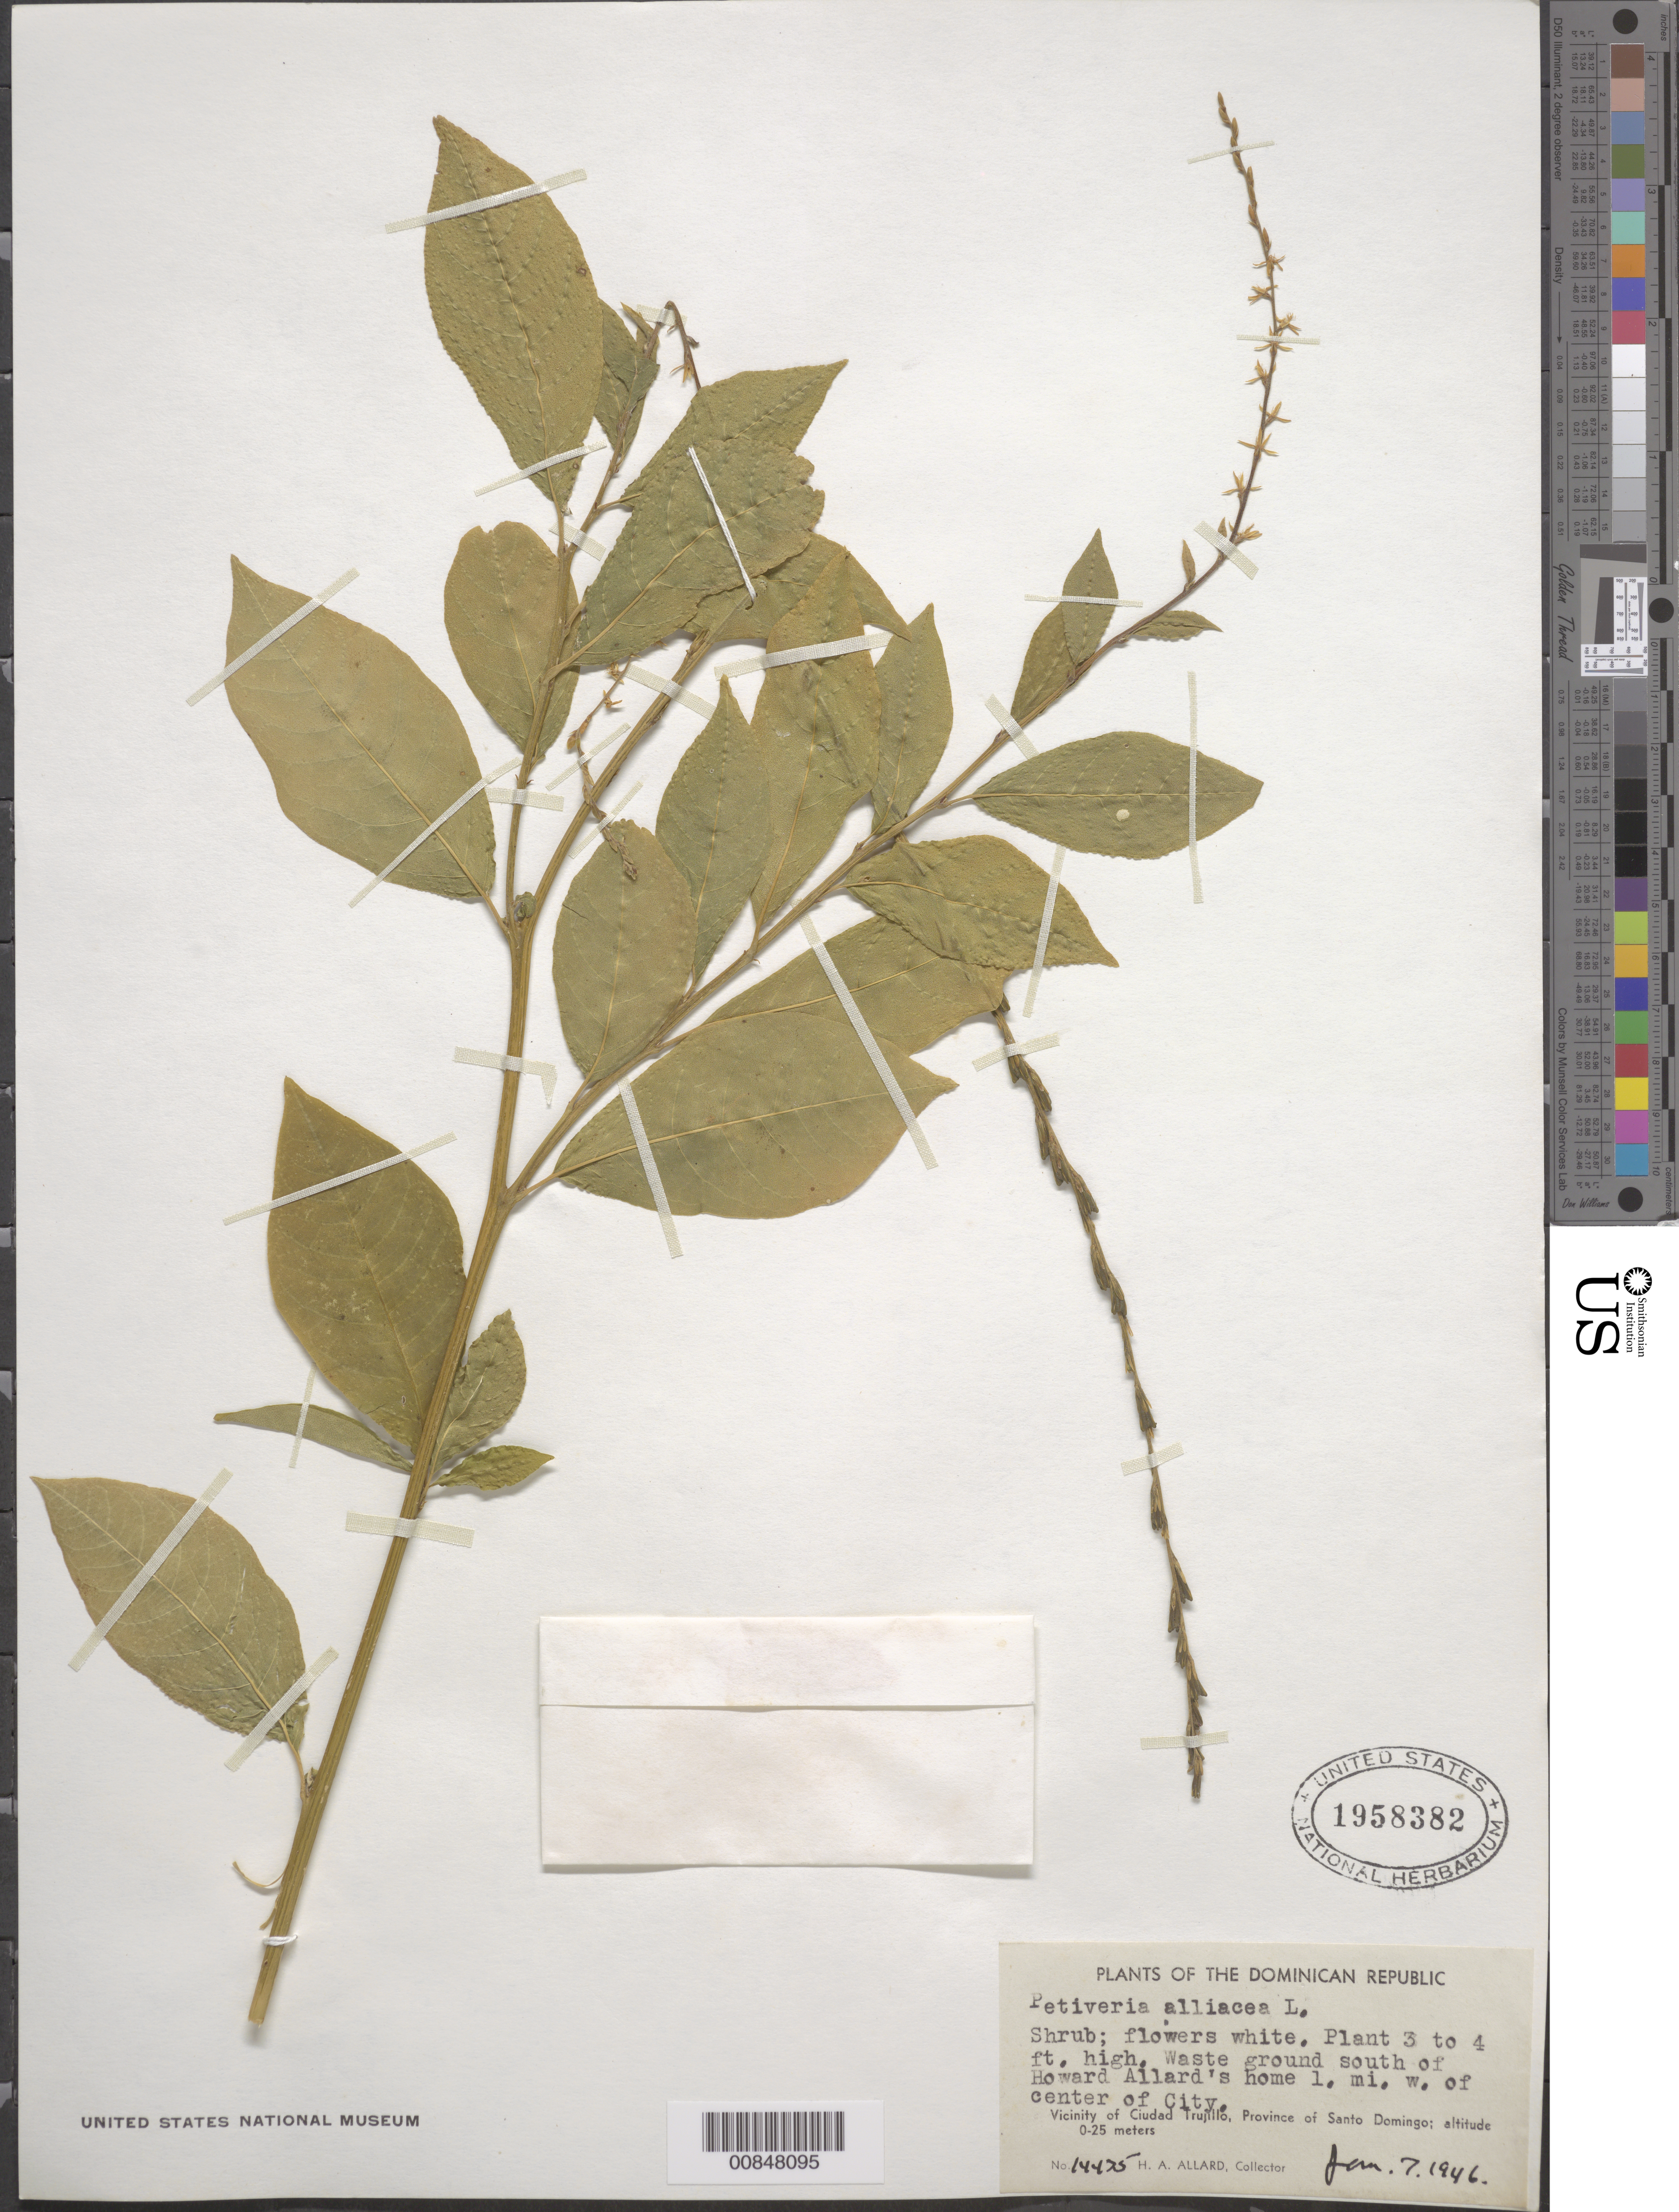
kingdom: Plantae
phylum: Tracheophyta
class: Magnoliopsida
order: Caryophyllales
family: Phytolaccaceae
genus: Petiveria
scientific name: Petiveria alliacea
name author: L.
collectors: H. A. Allard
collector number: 14475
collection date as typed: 07 Jan 1946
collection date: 1946-01-07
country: Dominican Republic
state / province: Distrito Nacional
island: Hispaniola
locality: Vicinity of Ciudad Trujillo, Province of Santo Domingo (obsolete). South of Howard Allard's home, 1 mi. W of center of city.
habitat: Waste ground.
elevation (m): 0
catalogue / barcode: US 1958382